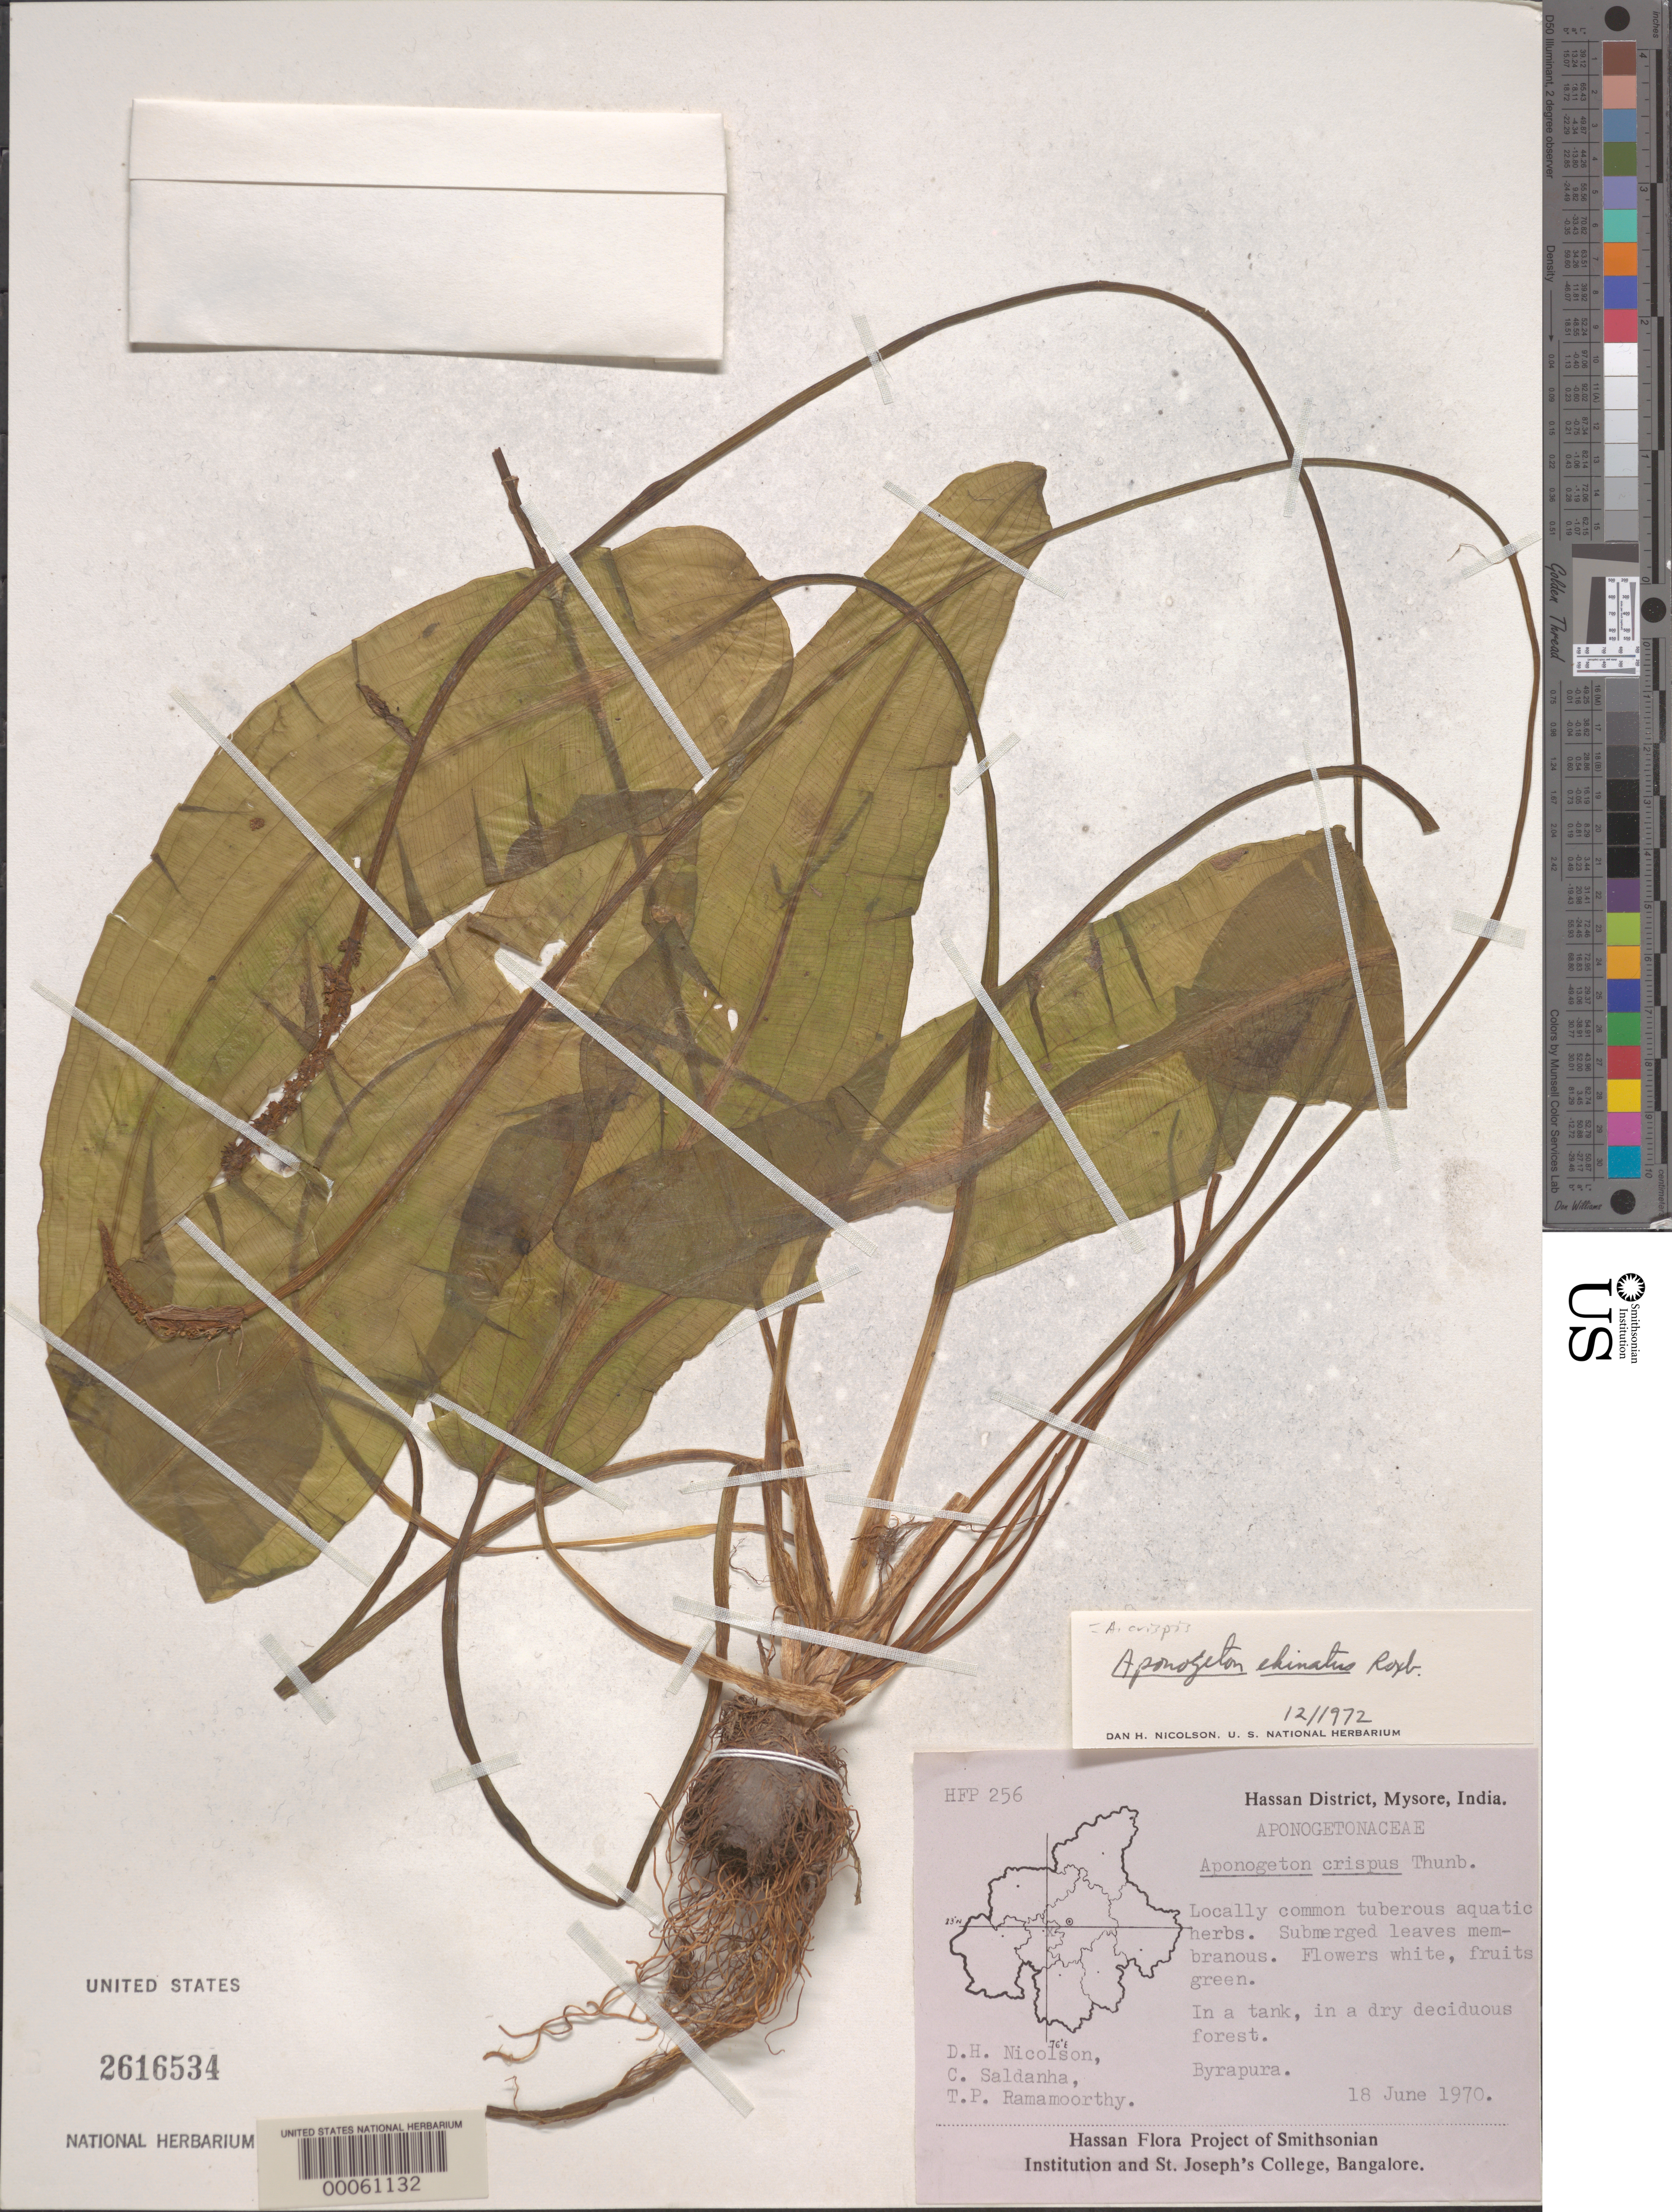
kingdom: Plantae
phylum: Tracheophyta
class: Liliopsida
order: Alismatales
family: Aponogetonaceae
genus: Aponogeton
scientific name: Aponogeton echinatus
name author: Roxb.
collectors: D. H. Nicolson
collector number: Hfp256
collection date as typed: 18 Jun 1970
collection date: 1970-06-18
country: India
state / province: Karnataka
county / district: Hassan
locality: In a tank in a deciduous forest, mysore state [mysore state = karnataka.]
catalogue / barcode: US 2616534